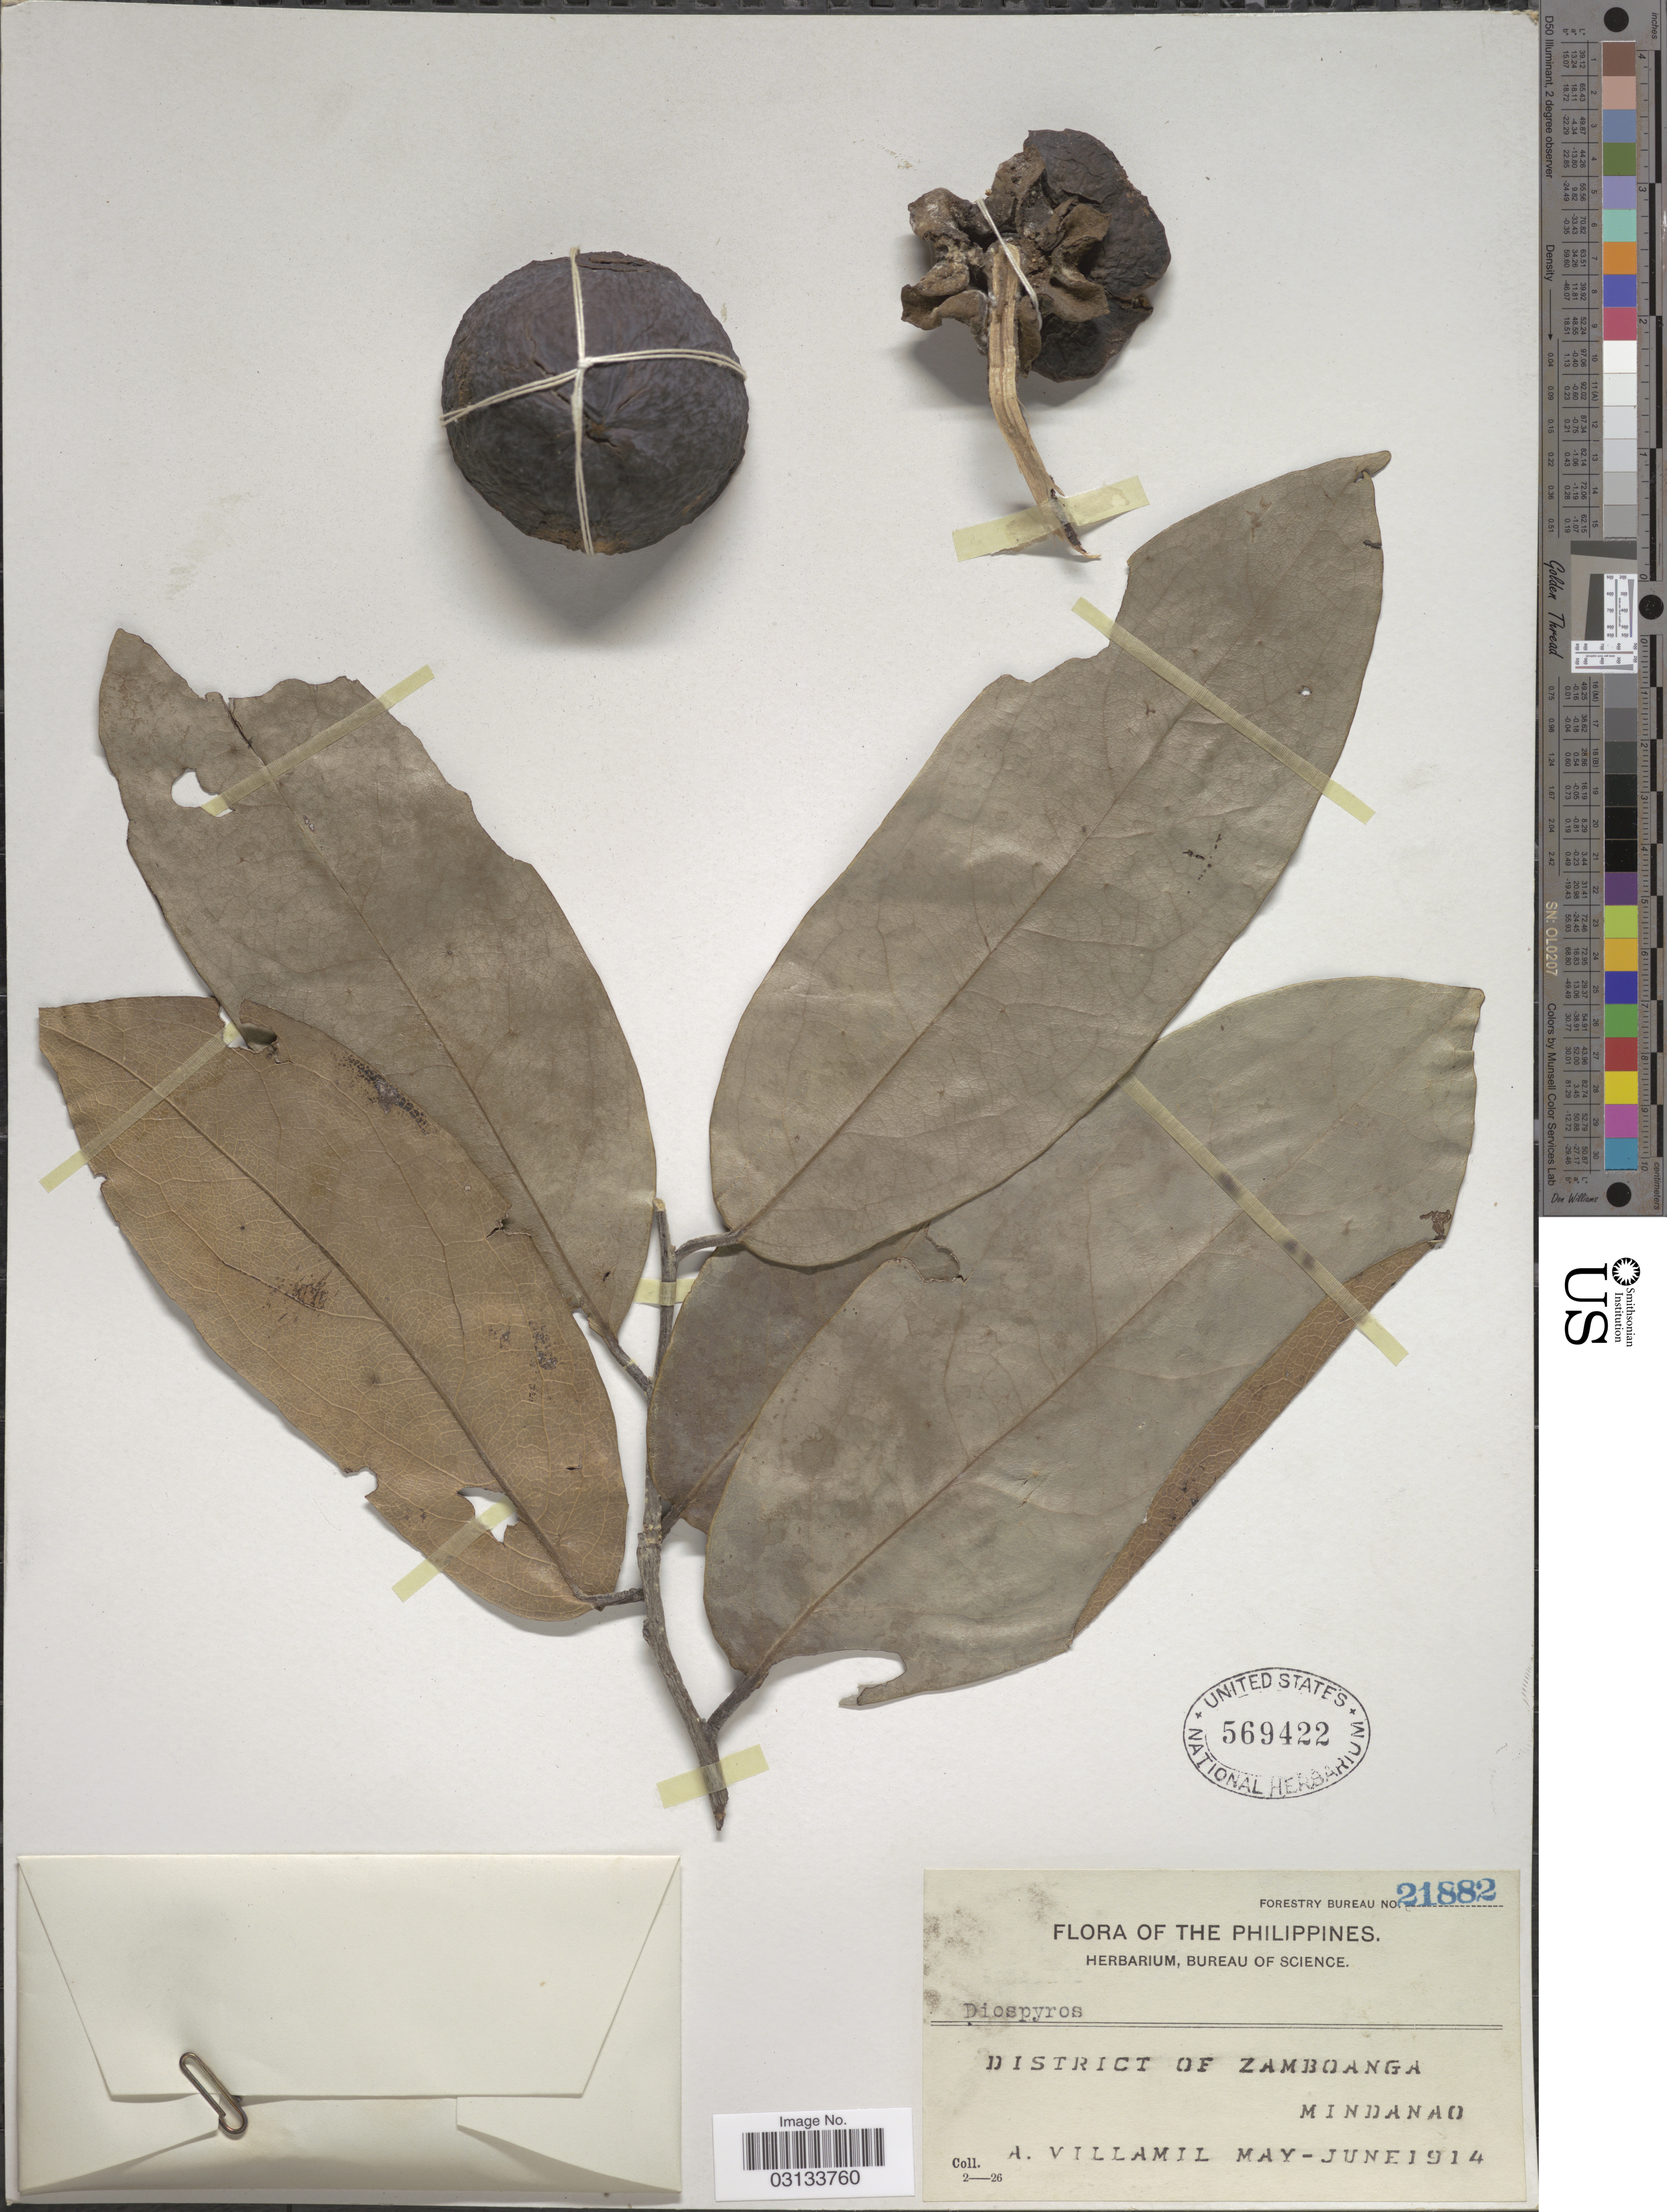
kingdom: Plantae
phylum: Tracheophyta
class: Magnoliopsida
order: Ericales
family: Ebenaceae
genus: Diospyros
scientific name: Diospyros sp.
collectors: A. Villamil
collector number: Forestry Bureau 21882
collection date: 1914-05/1914-06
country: Philippines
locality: District of Zamboanga. Mindanao.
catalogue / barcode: US 569422